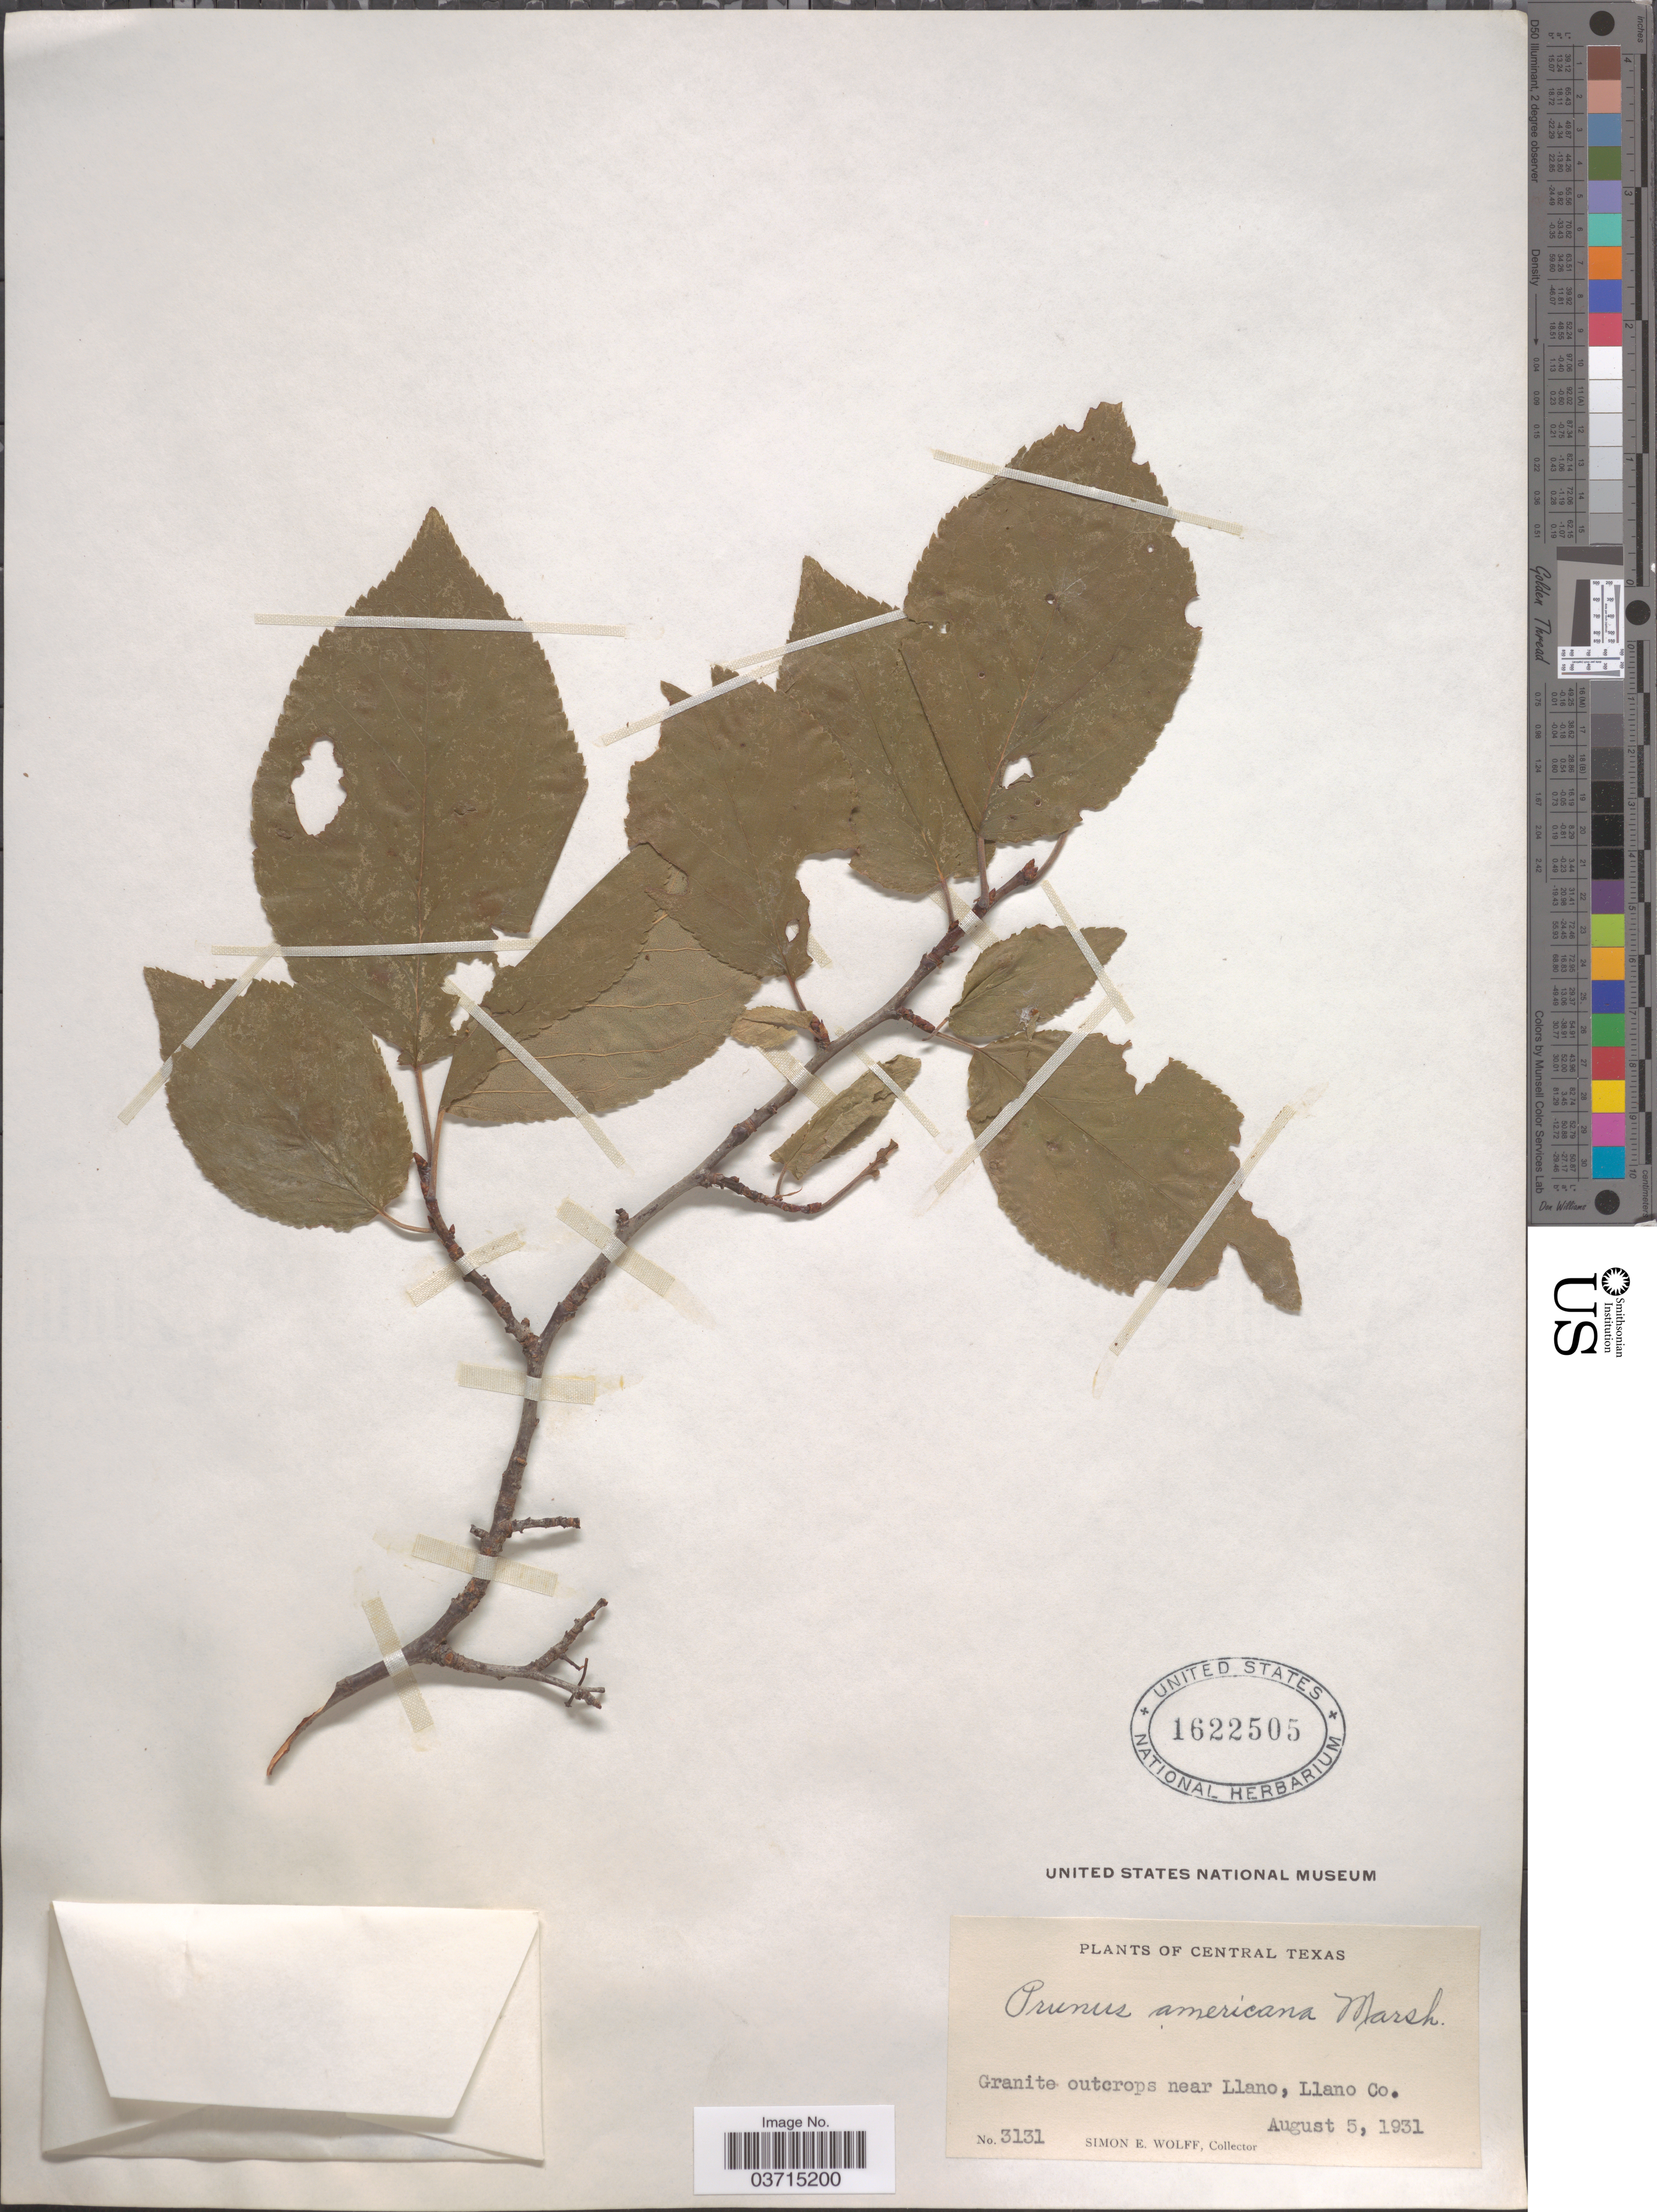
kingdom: Plantae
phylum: Tracheophyta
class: Magnoliopsida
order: Rosales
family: Rosaceae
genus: Prunus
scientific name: Prunus americana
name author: Marshall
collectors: S. E. Wolff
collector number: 3131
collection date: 1931-08-05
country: United States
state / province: Texas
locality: Central Texas. Near Llano, Llano Co.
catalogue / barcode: US 1622505